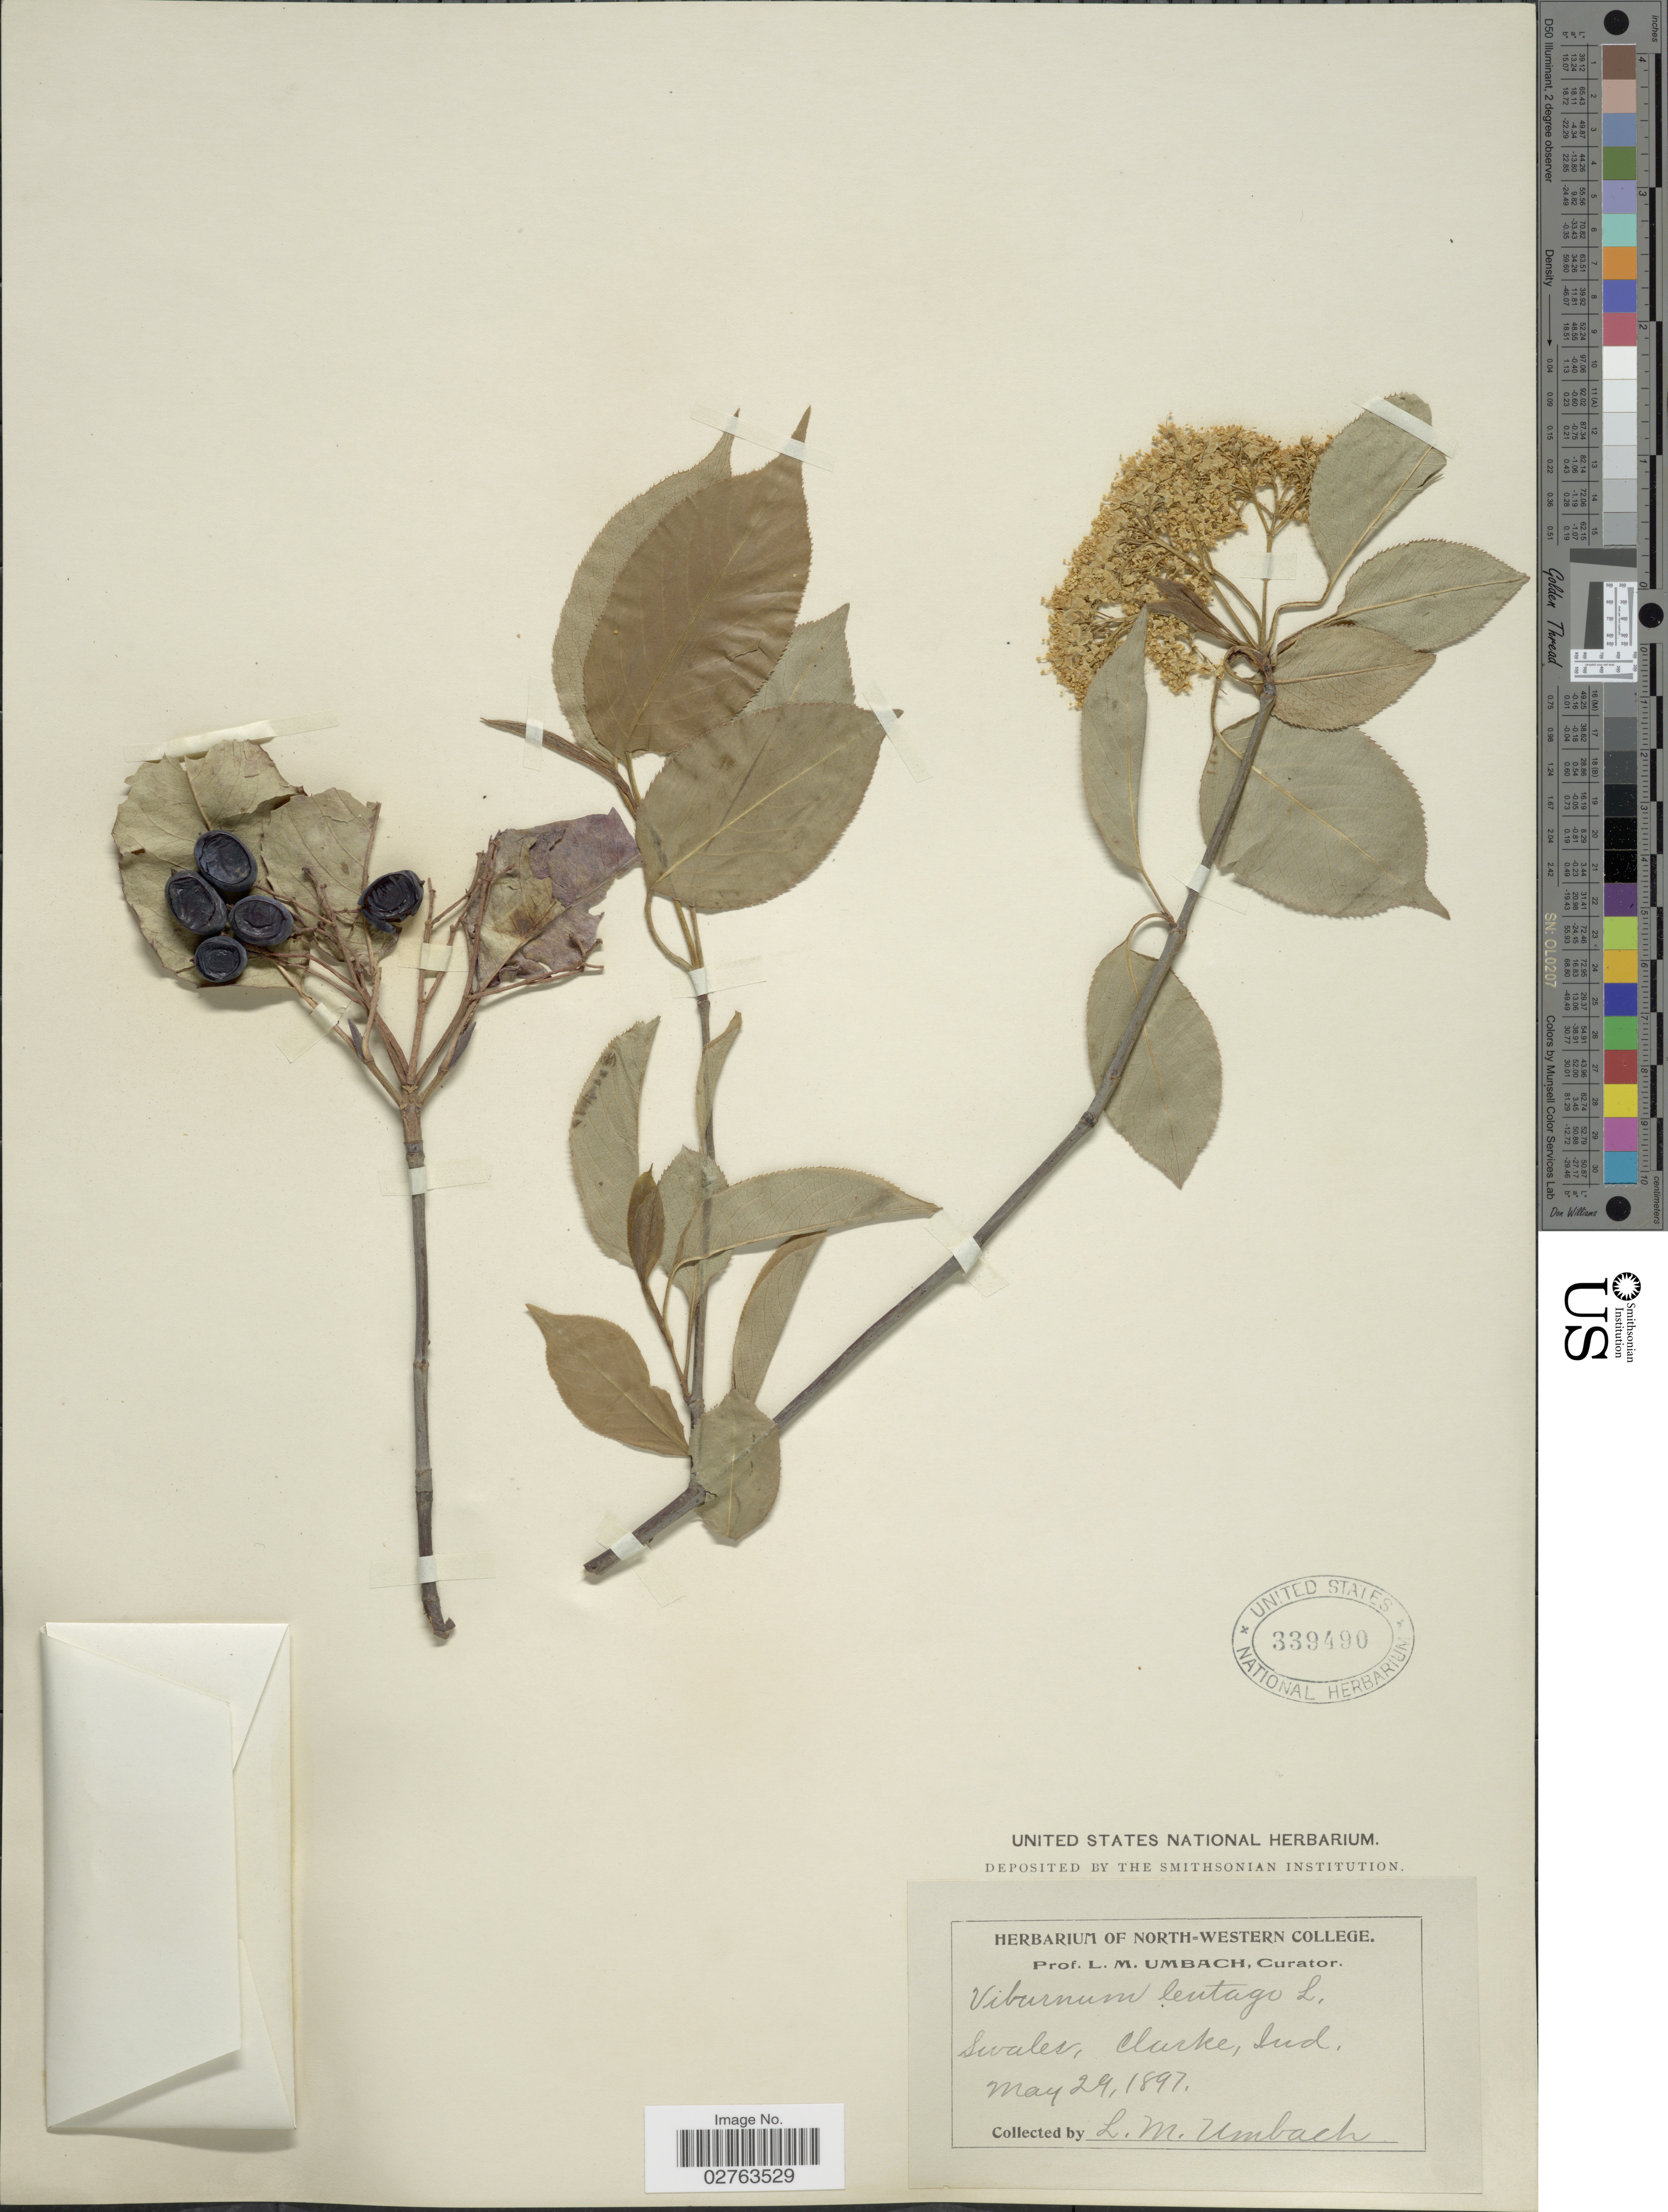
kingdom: Plantae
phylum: Tracheophyta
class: Magnoliopsida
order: Dipsacales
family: Viburnaceae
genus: Viburnum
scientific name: Viburnum lentago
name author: L.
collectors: L. M. Umbach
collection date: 1897-05-29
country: United States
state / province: Indiana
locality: Swales, Clarke.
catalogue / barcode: US 339490